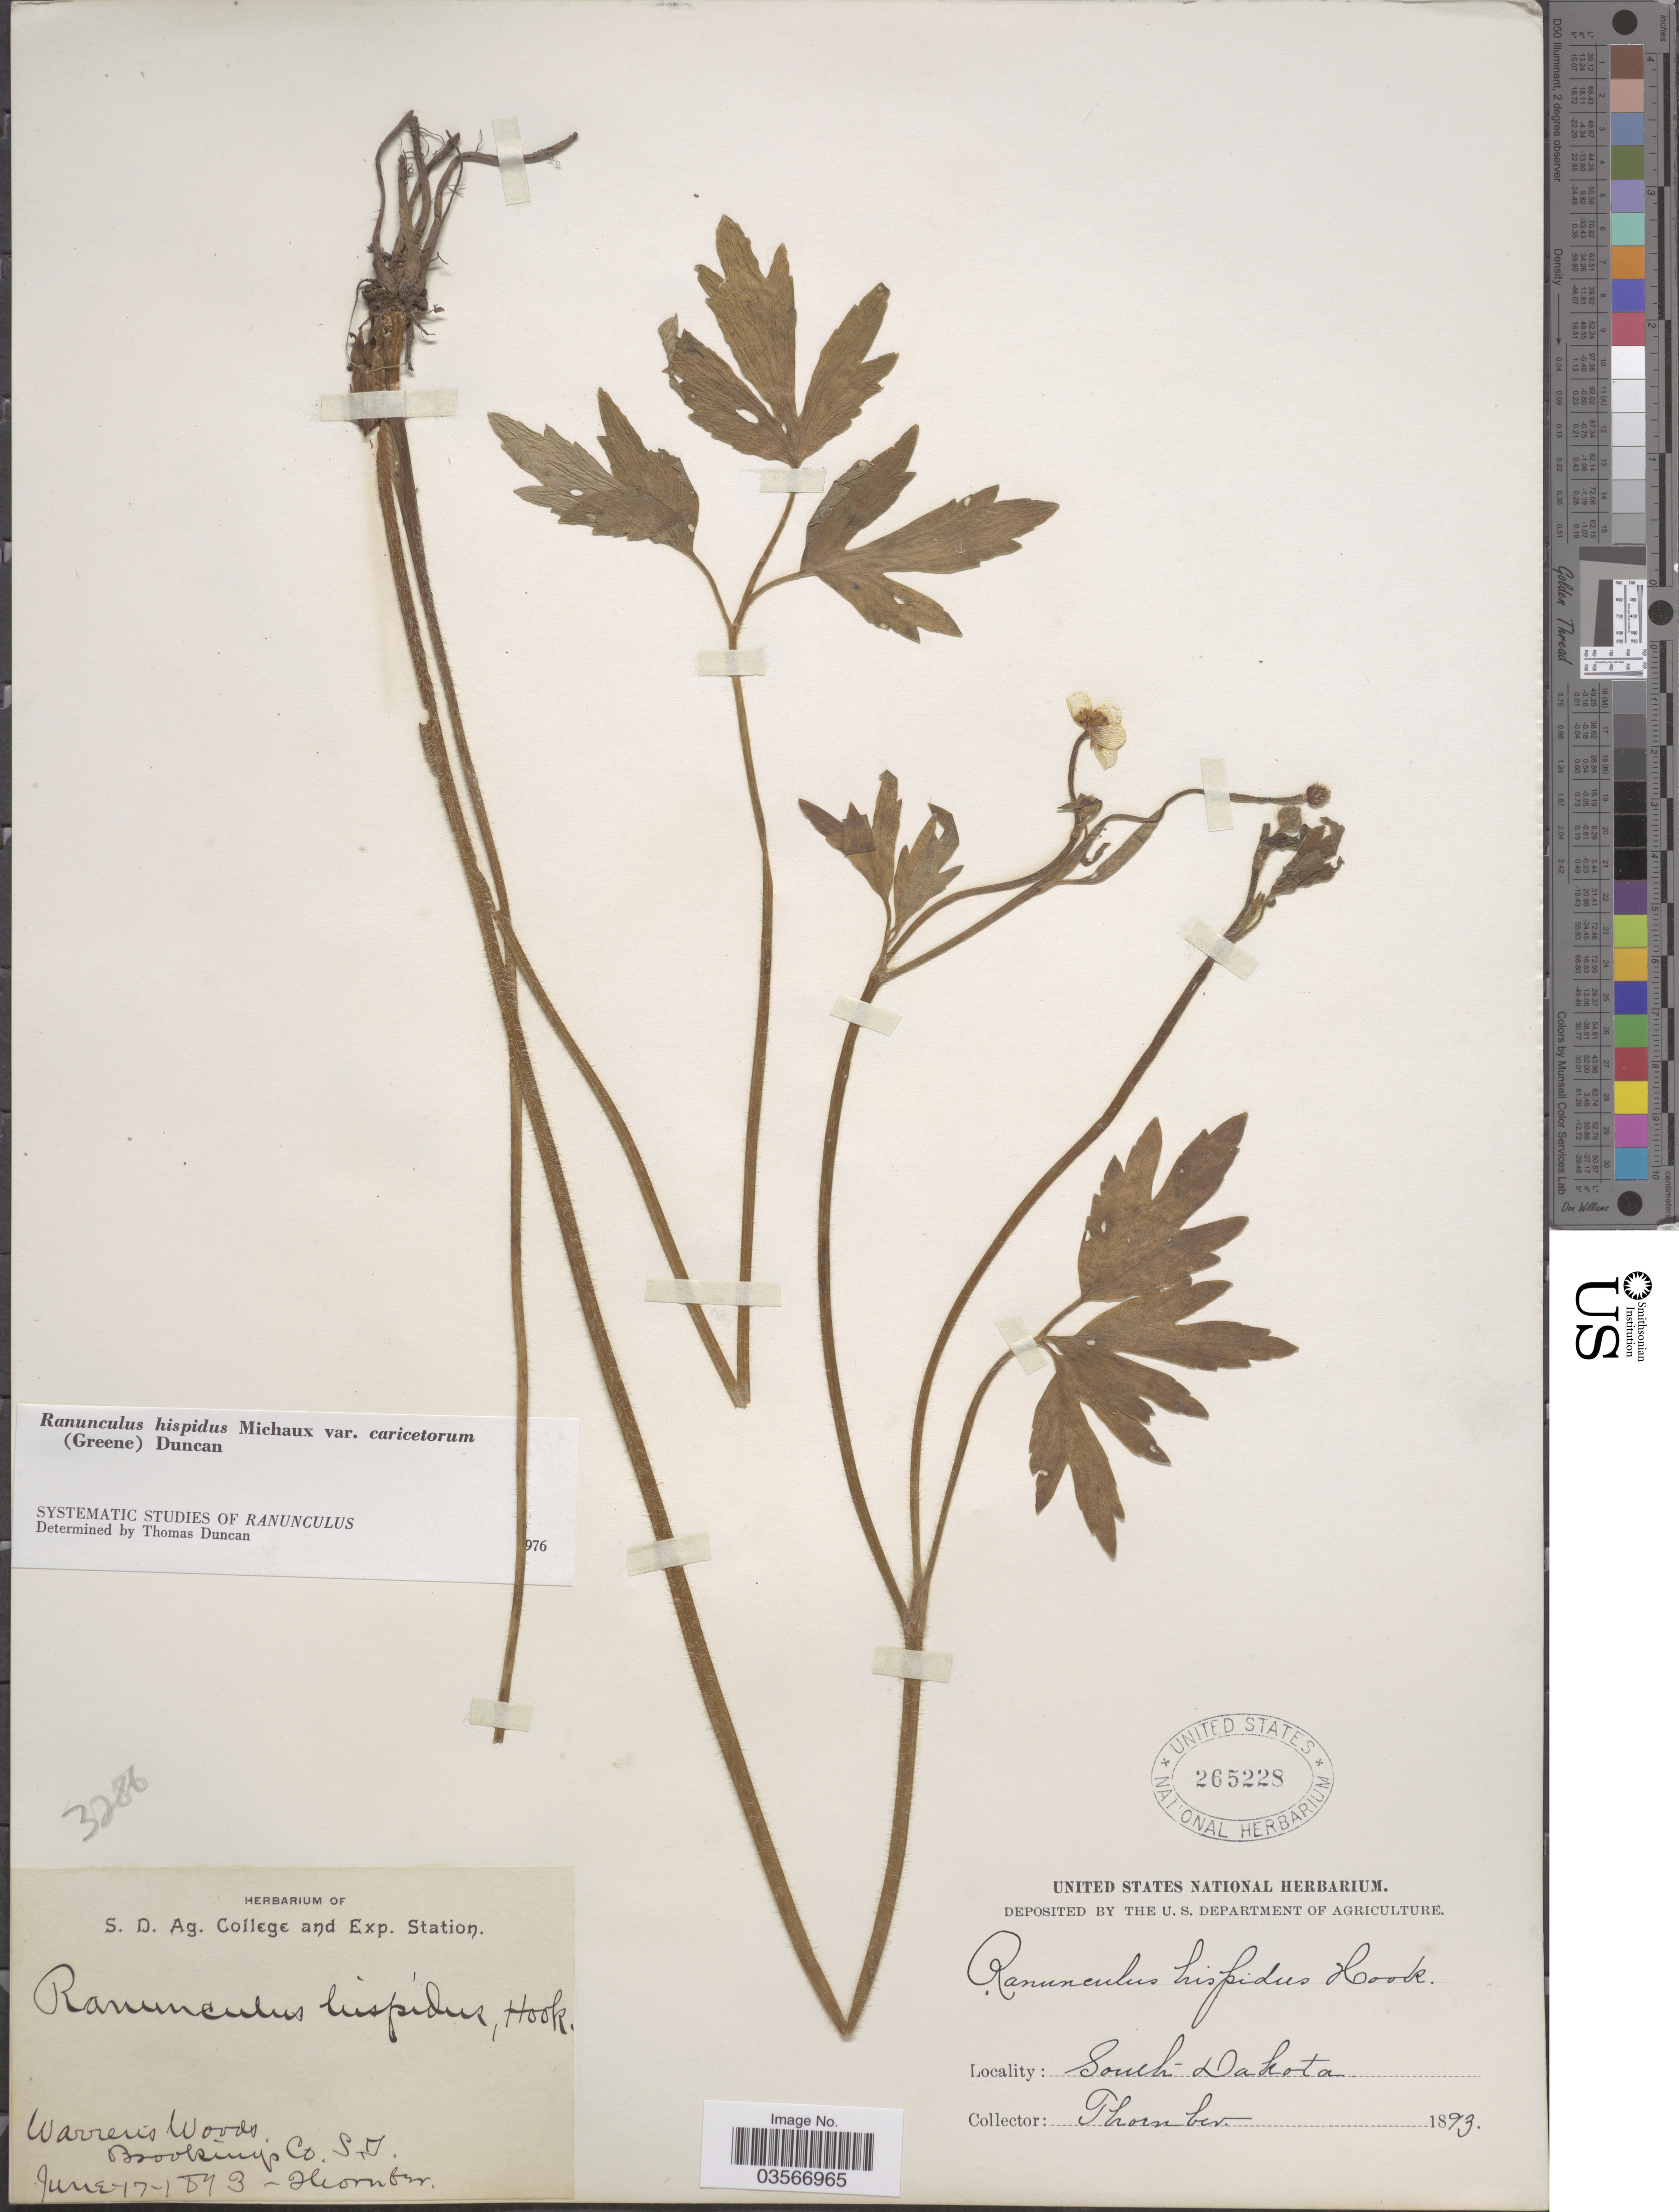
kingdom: Plantae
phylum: Tracheophyta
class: Magnoliopsida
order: Ranunculales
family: Ranunculaceae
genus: Ranunculus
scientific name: Ranunculus hispidus var. caricetorum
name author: Michx.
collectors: -. Thornber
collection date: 1893-06-17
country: United States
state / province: South Dakota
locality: Warren's Woods. Brookings Co.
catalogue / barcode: US 265228